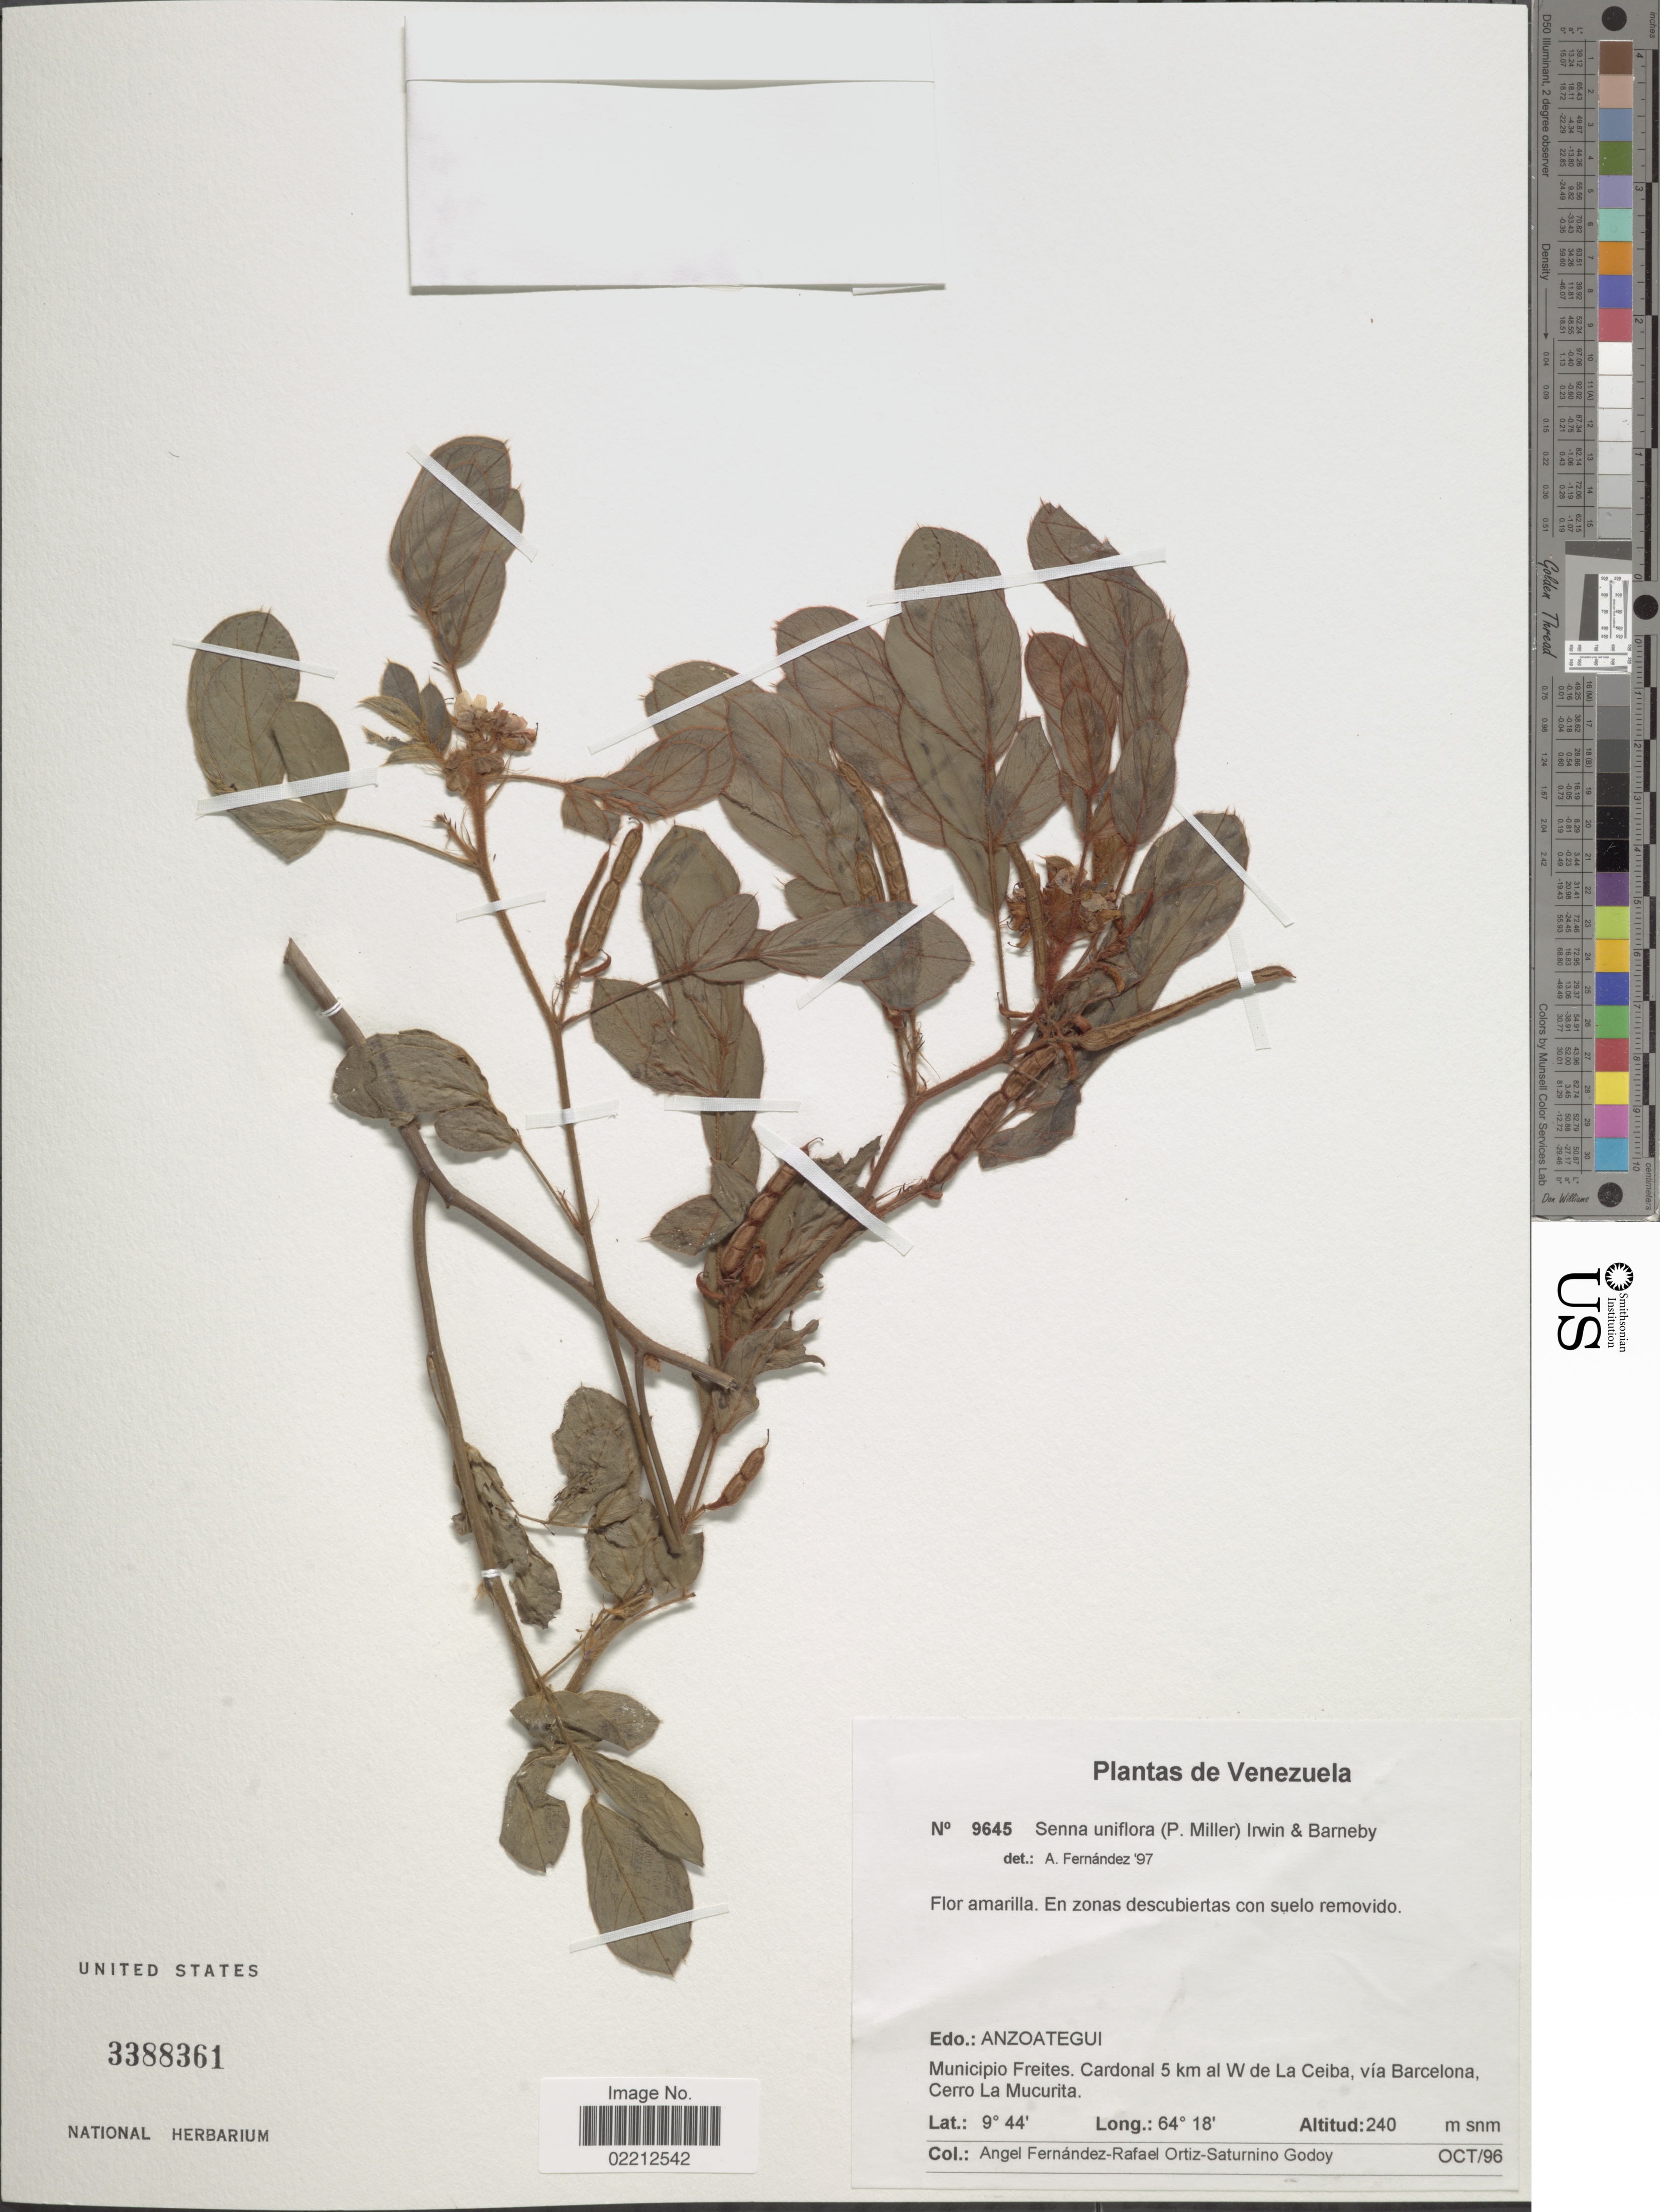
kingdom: Plantae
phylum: Tracheophyta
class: Magnoliopsida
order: Fabales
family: Fabaceae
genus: Senna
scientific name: Senna uniflora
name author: (Mill.) H.S. Irwin & Barneby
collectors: Á. Fernández, R. Ortiz & S. Godoy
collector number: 9645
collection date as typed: Transcribed d/m/y: /10/96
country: Venezuela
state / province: Anzoategui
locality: Municipio freitas. Cardonal 5 km al W de La Ceiba, via Barcelona, Cerro La Mucurita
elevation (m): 240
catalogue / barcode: US 3388361